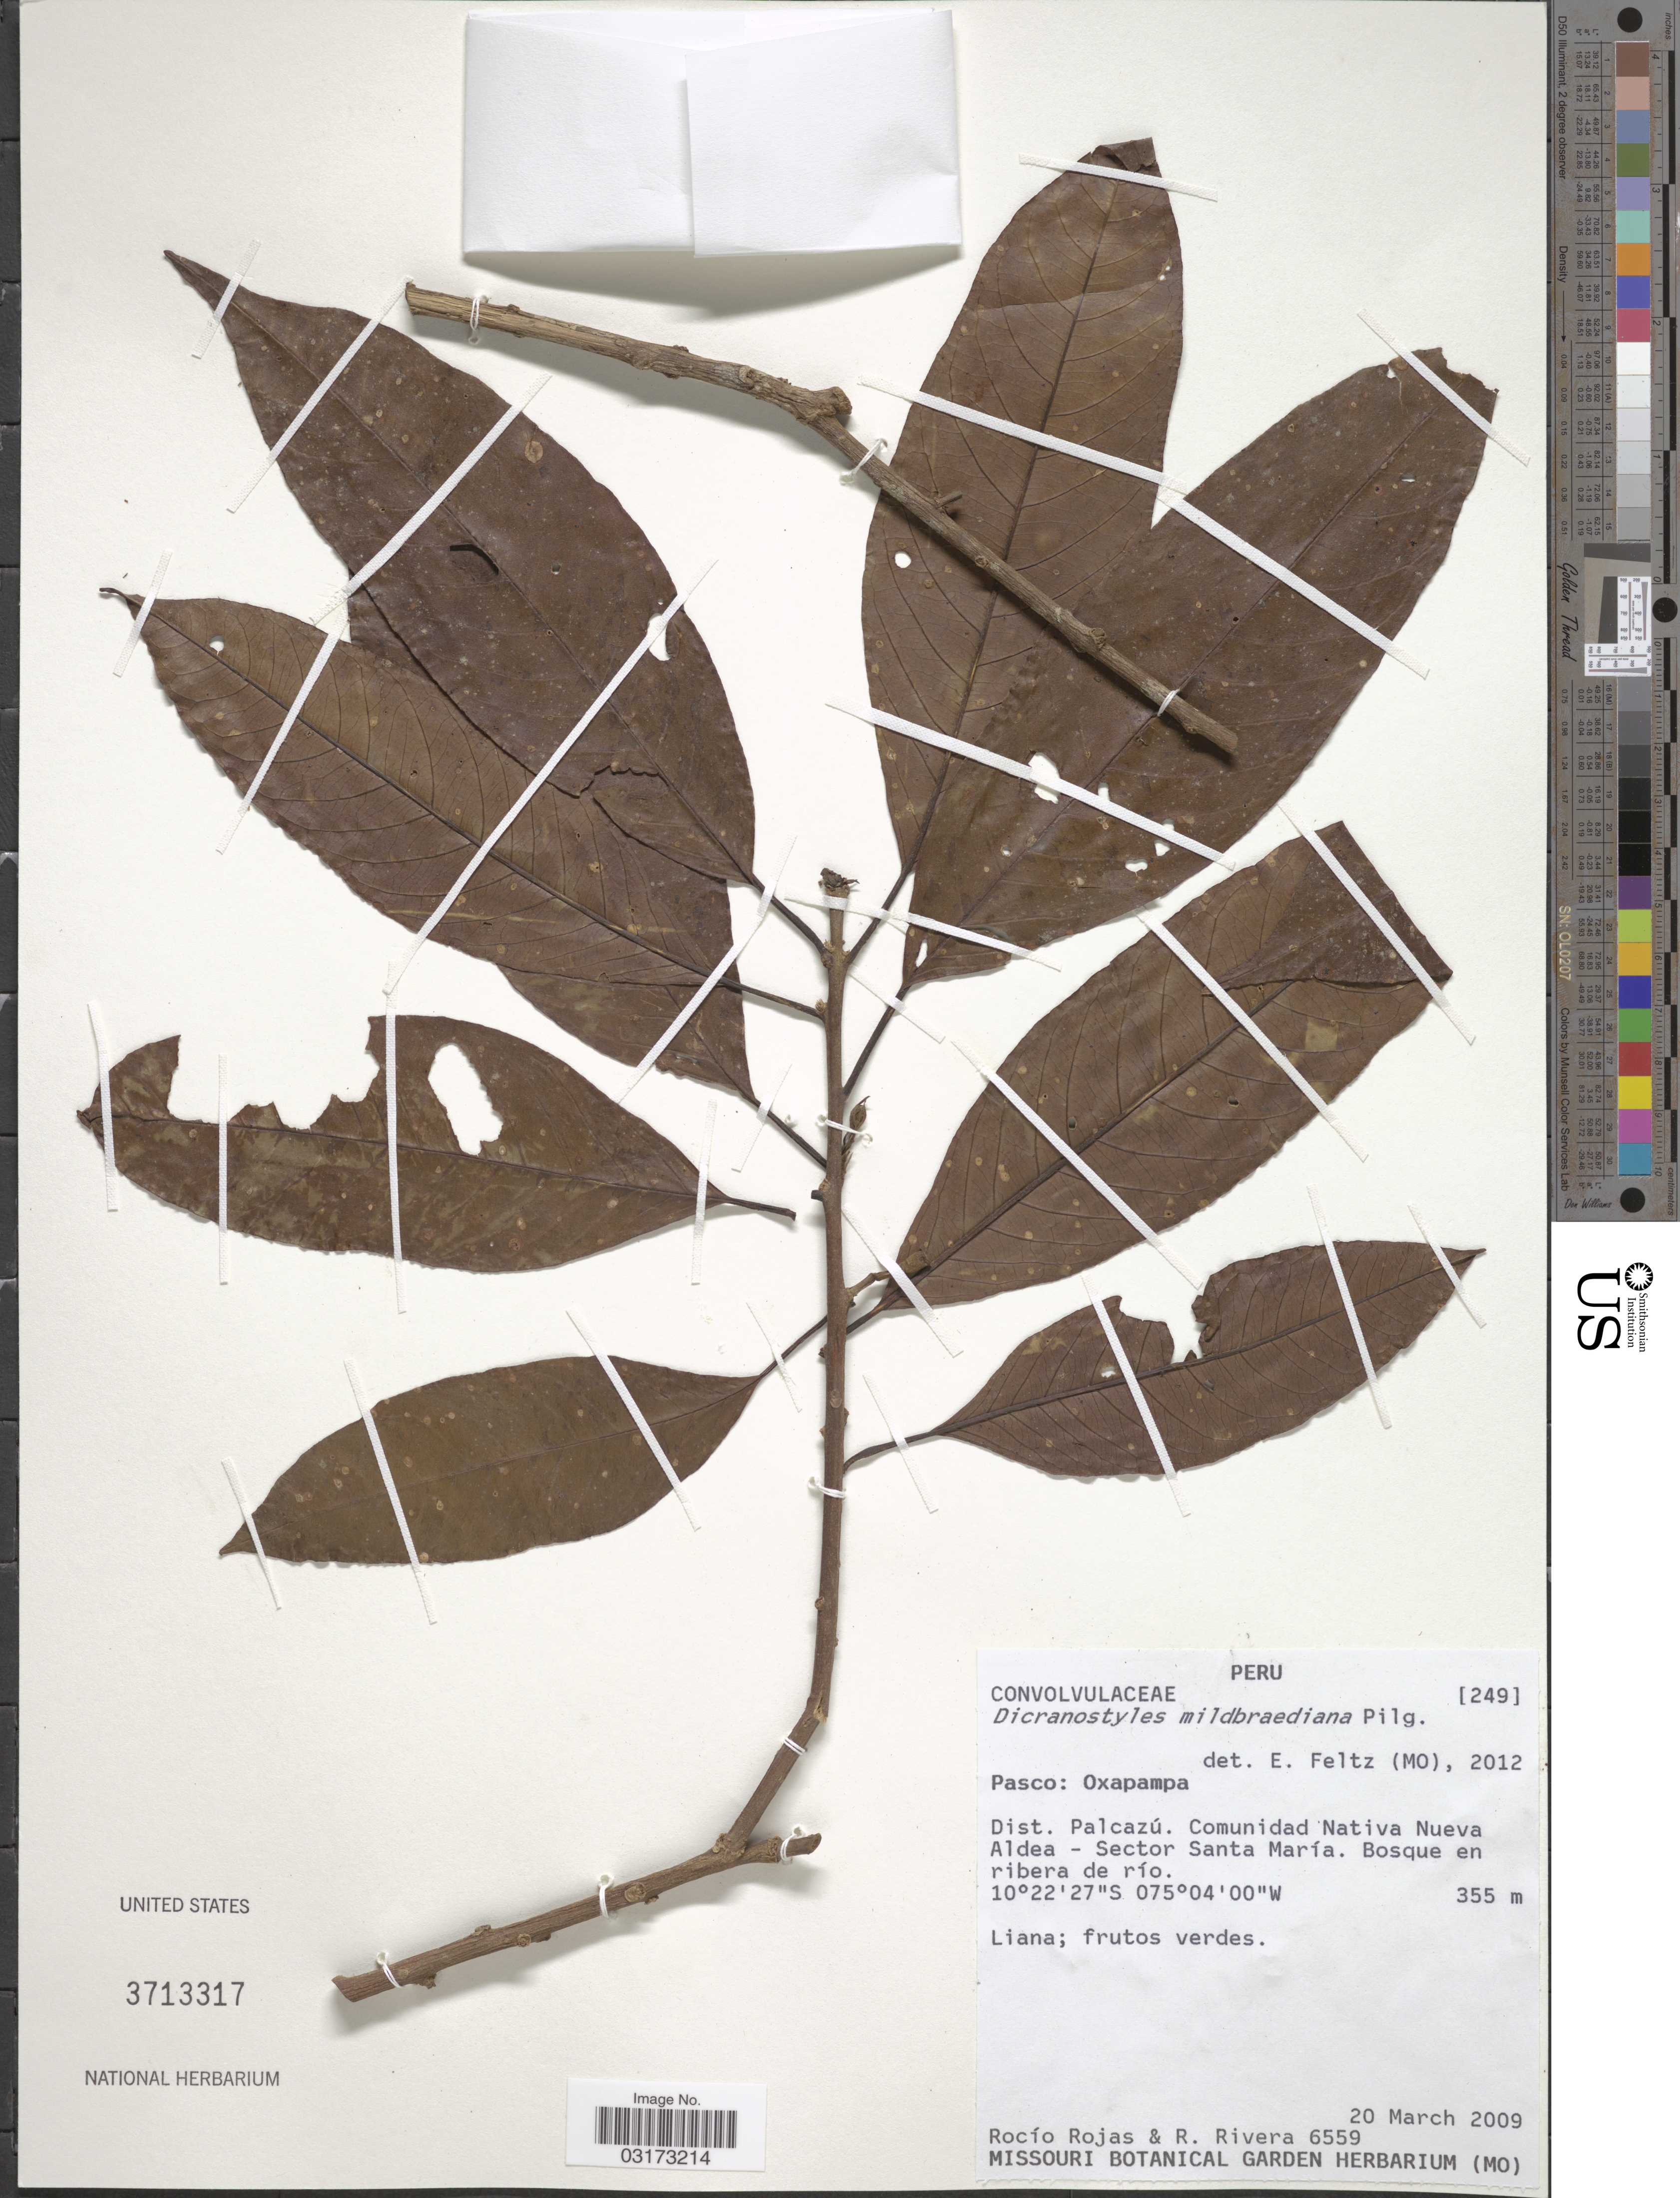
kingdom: Plantae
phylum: Tracheophyta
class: Magnoliopsida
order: Solanales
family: Convolvulaceae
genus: Dicranostyles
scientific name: Dicranostyles mildbraediana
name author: Pilg.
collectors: R. Rojas & R. Rivera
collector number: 6559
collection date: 2009-03-20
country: Peru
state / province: Pasco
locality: Oxapampa. Dist. Palcazú. Comunidad Nativa Nueva Aldea - Sector Santa María. Bosque en ribera de río.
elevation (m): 355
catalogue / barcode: US 3713317